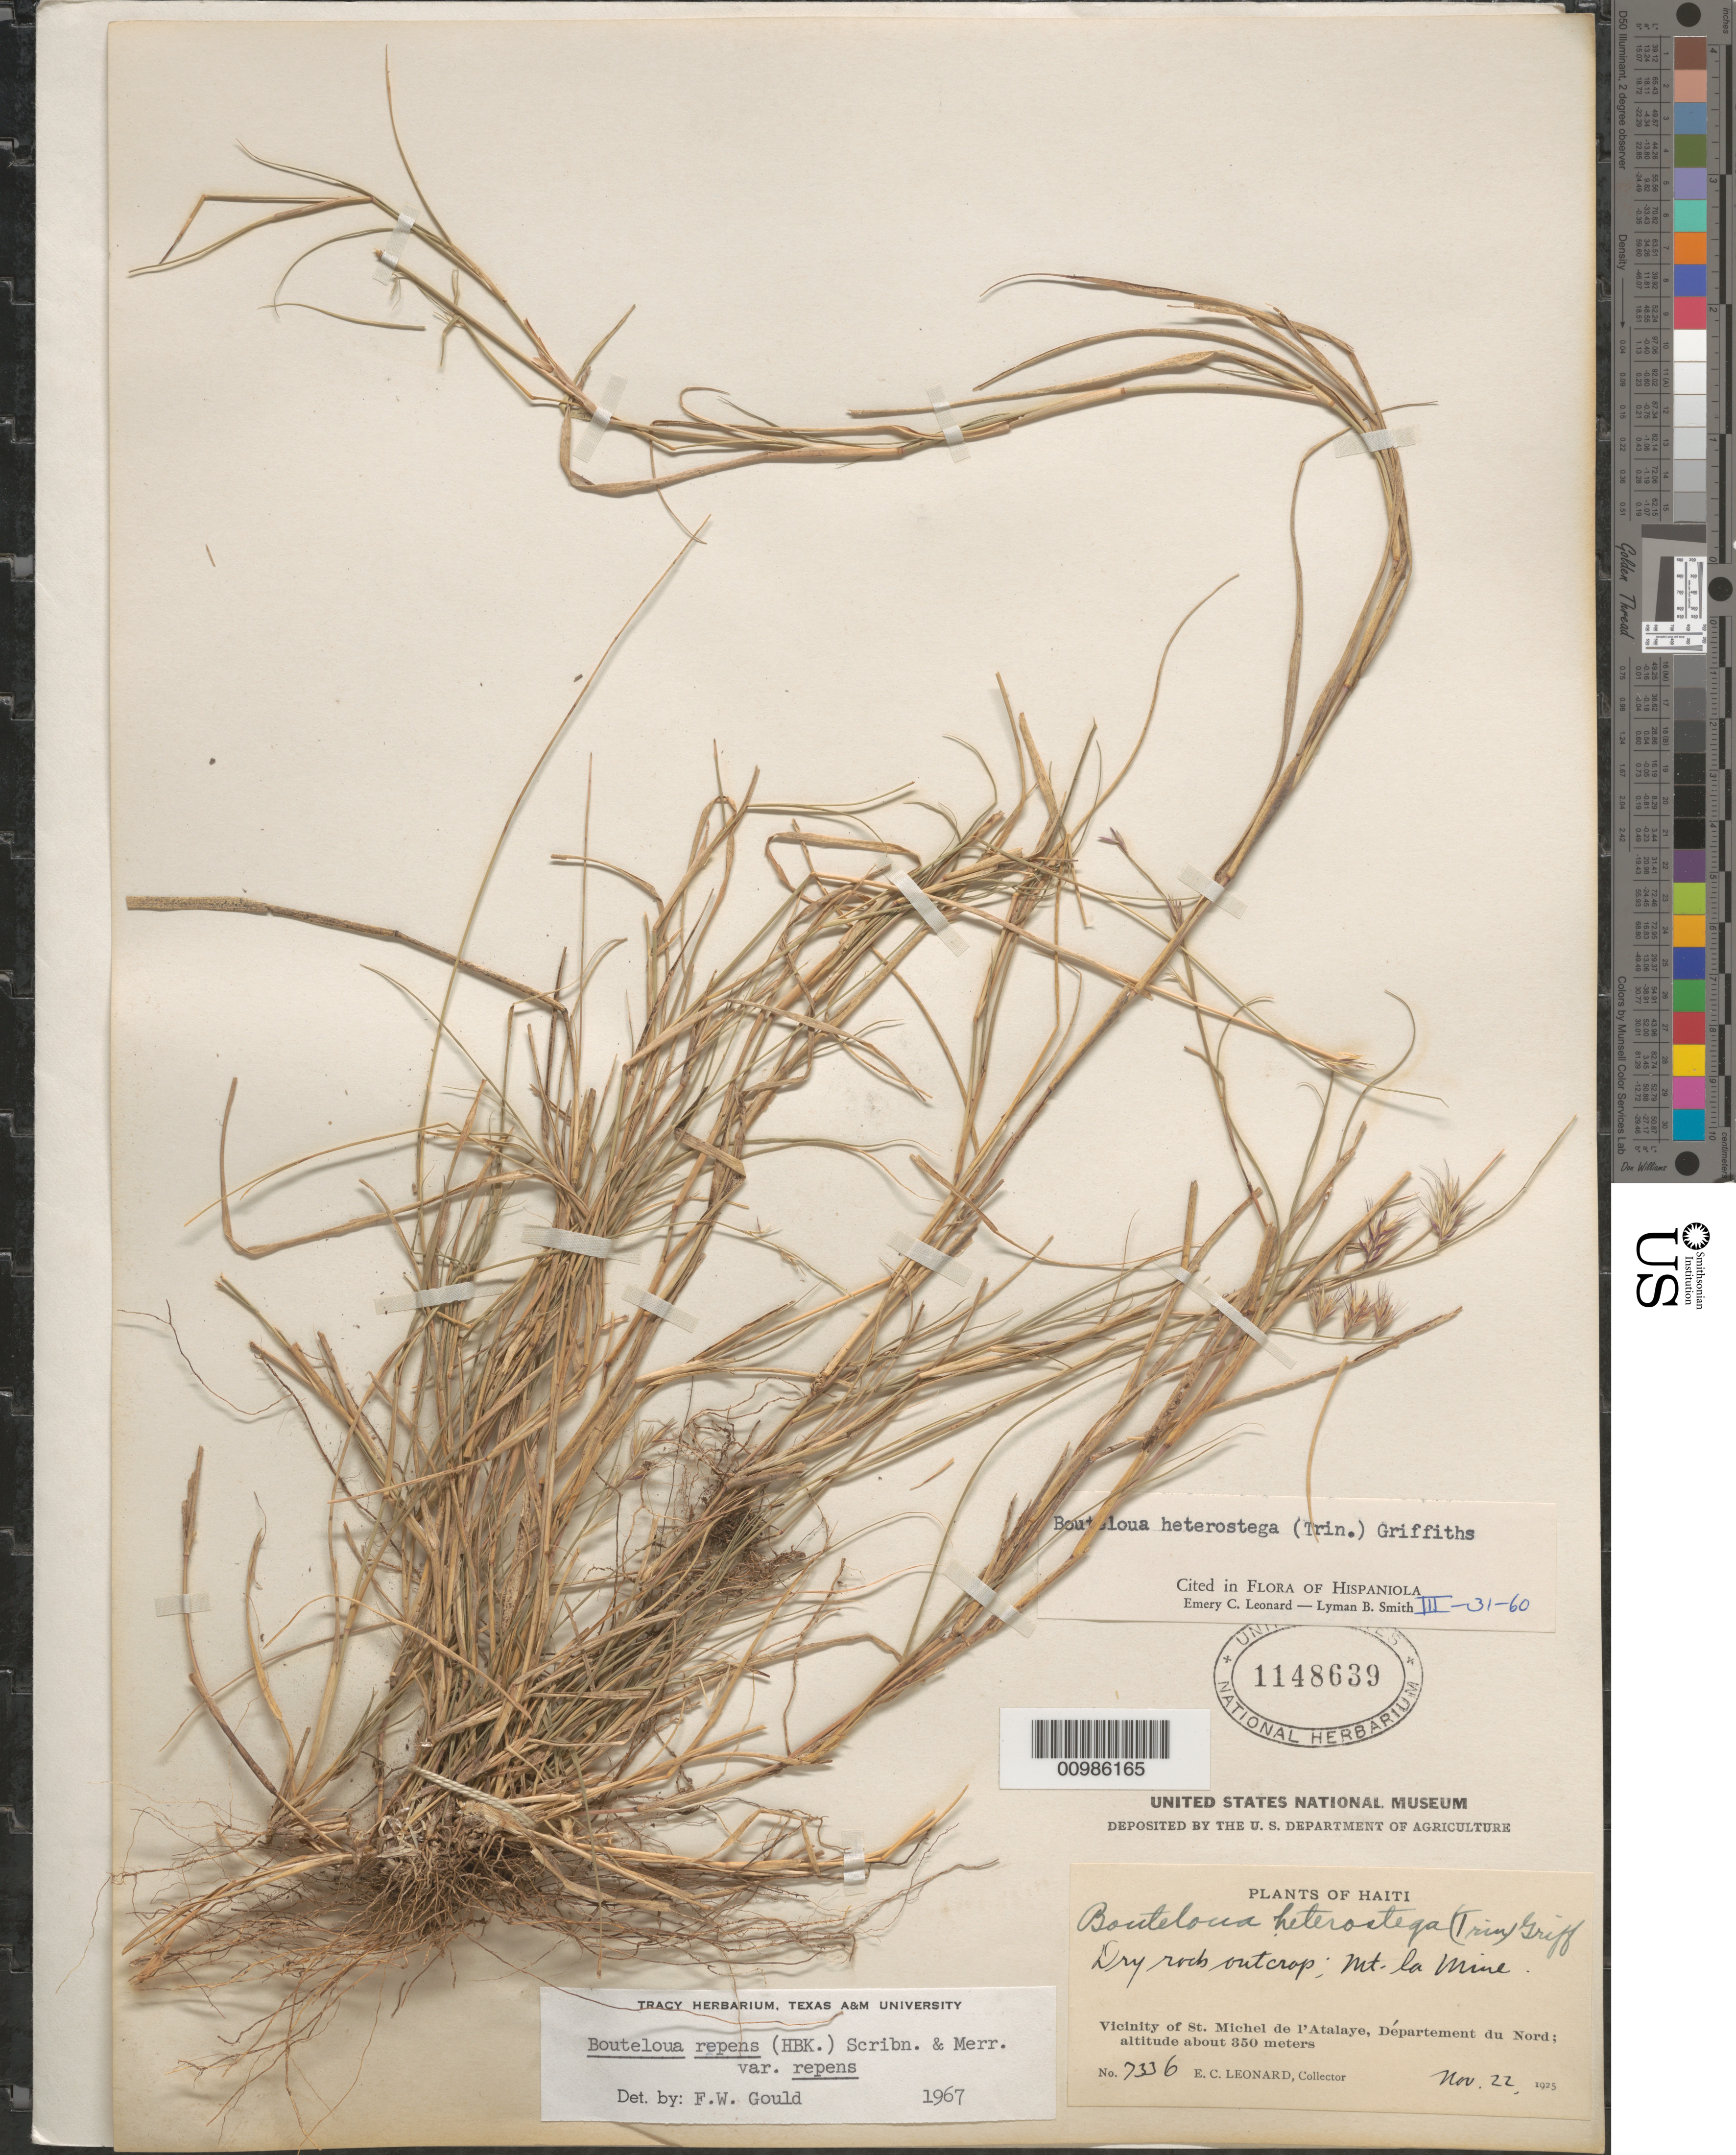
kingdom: Plantae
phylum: Tracheophyta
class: Liliopsida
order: Poales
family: Poaceae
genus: Bouteloua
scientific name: Bouteloua repens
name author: (Kunth) Scribn. & Merr.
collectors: E. C. Leonard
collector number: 7336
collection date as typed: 22 Nov 1925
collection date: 1925-11-22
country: Haiti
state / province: Nord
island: Hispaniola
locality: Vicinity of St. Michel de l'Atalaye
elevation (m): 350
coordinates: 0 N, 0 E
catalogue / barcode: US 1148639